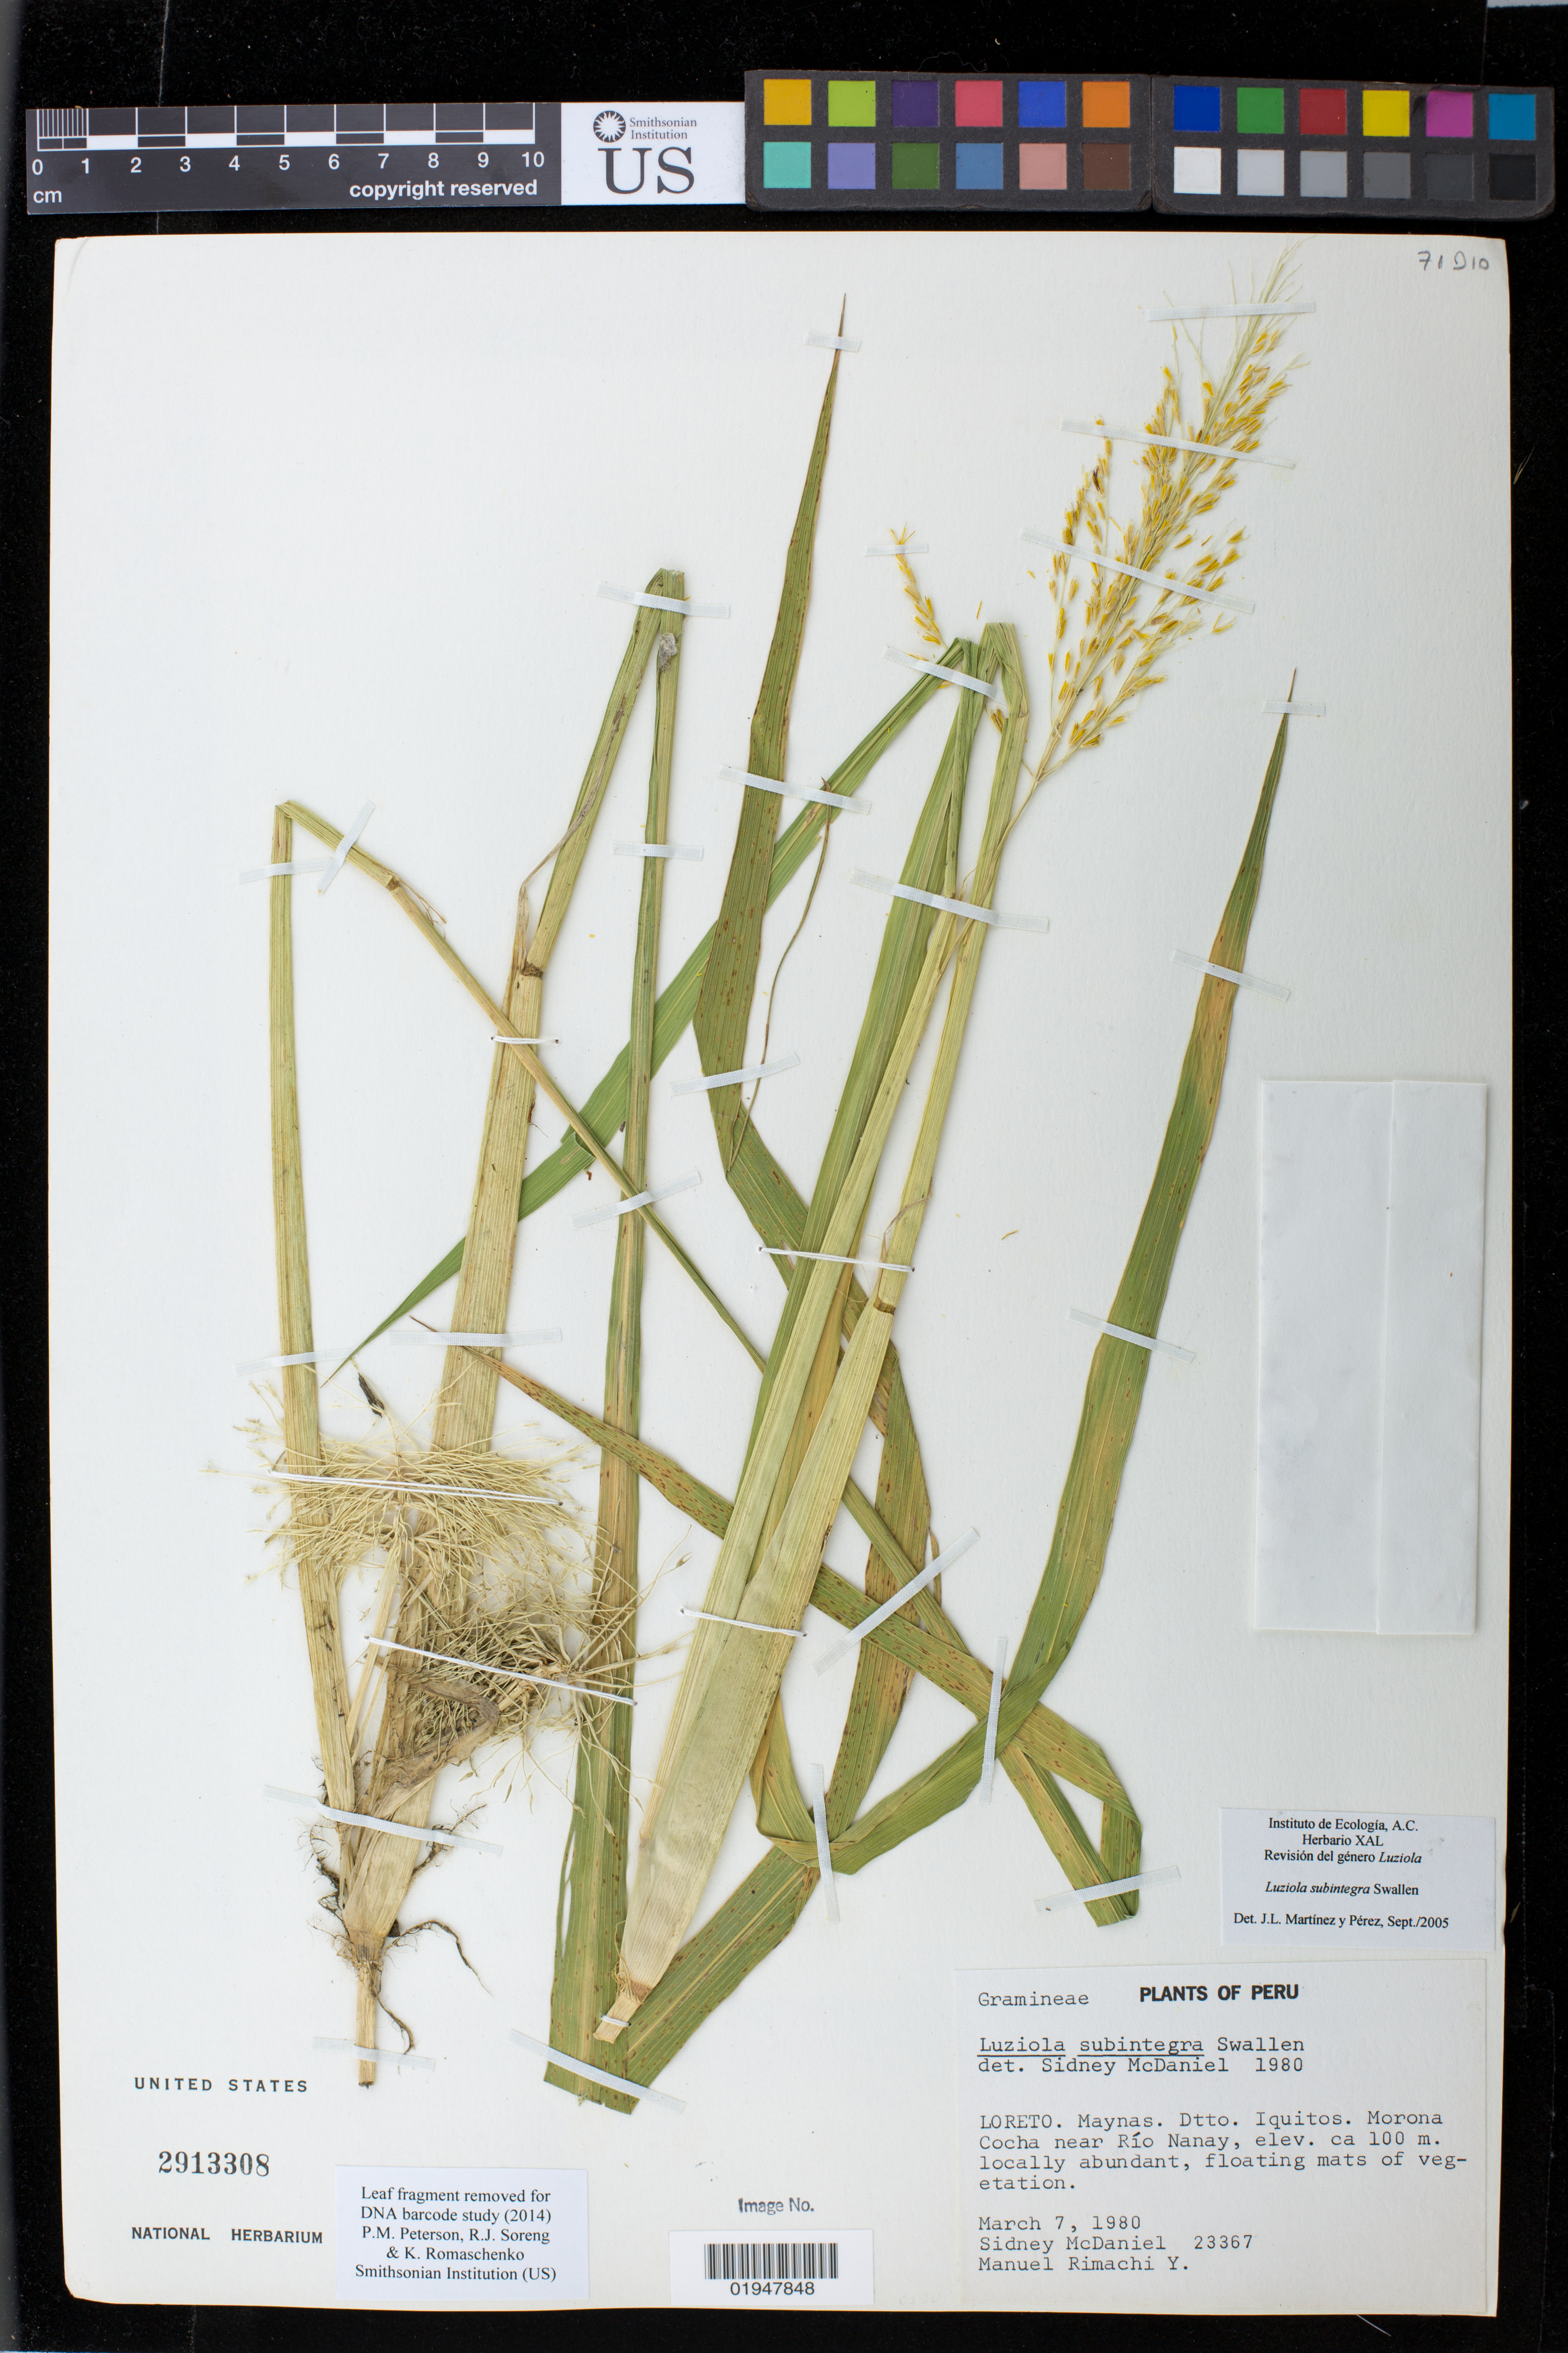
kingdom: Plantae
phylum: Tracheophyta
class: Liliopsida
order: Poales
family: Poaceae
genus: Luziola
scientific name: Luziola subintegra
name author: Swallen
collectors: M. Rimachi Y.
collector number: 23367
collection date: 1980-03-07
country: Peru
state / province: Loreto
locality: LORETO. Maynas. Dtto. Iquitos. Morona Cocha near Rio Nanay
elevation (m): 100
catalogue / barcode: US 2913308